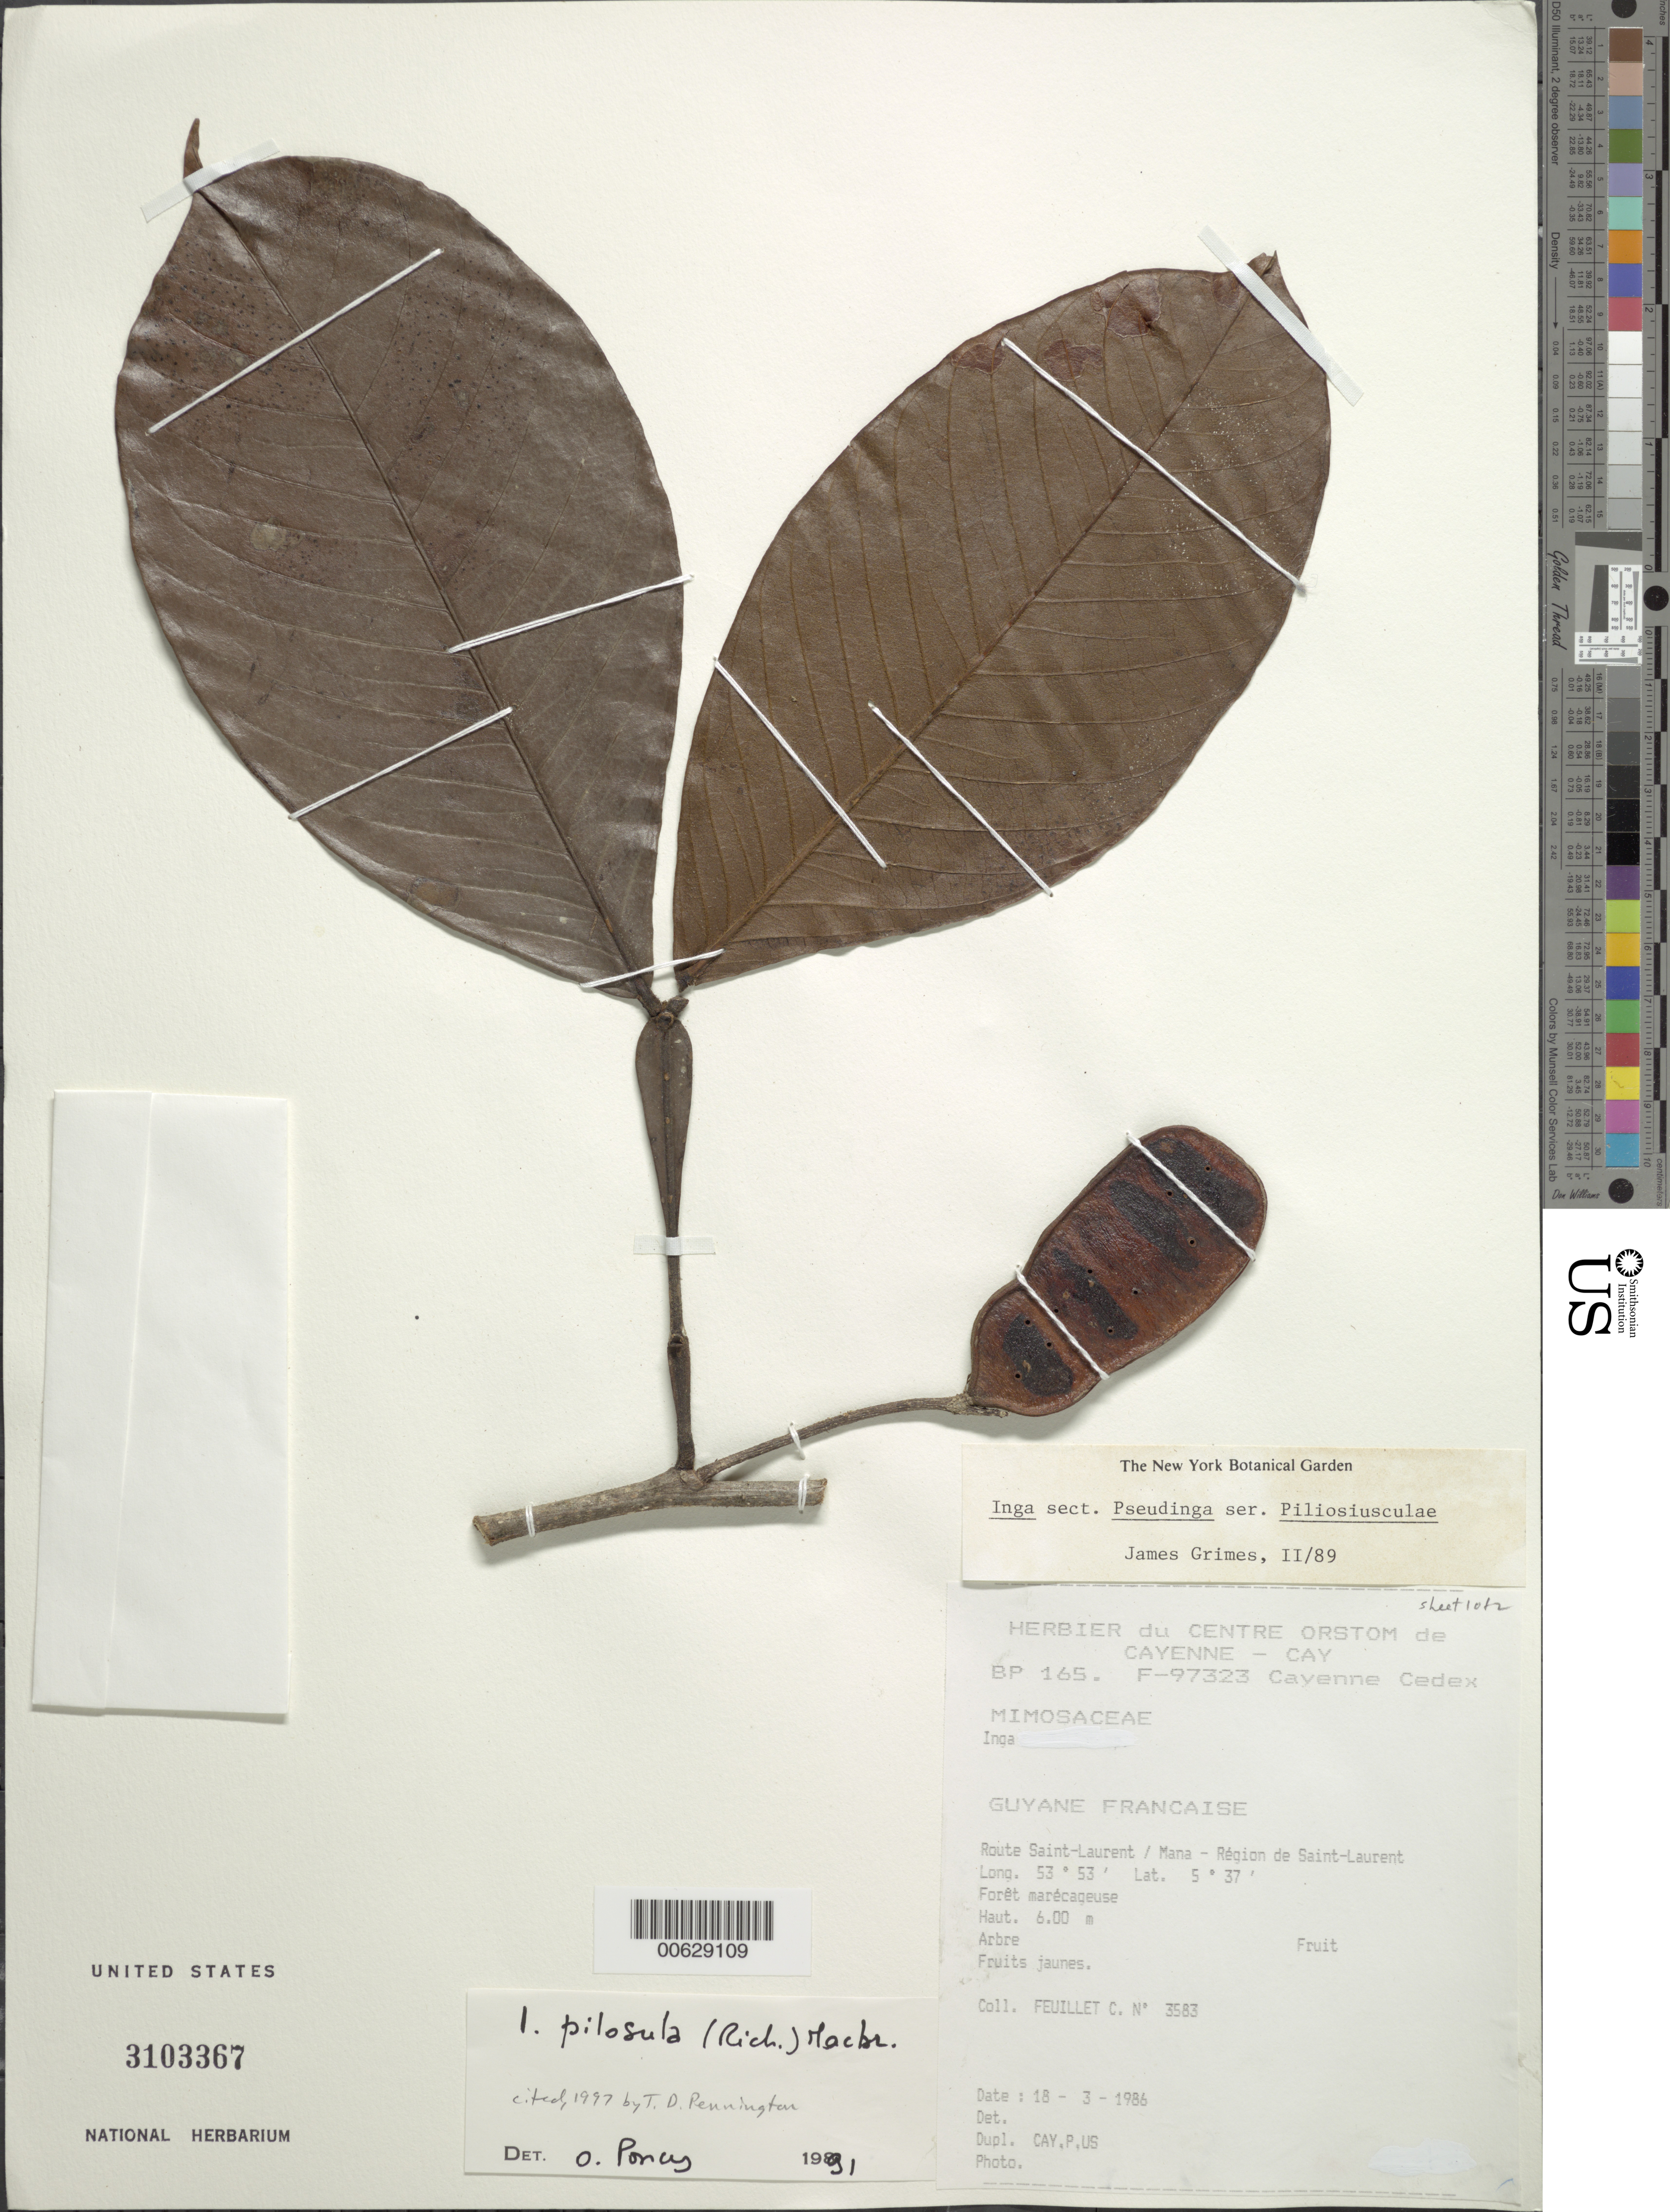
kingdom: Plantae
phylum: Tracheophyta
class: Magnoliopsida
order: Fabales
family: Fabaceae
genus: Inga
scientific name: Inga pilosula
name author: (Rich.) J.F. Macbr.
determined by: Poncy, O.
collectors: C. Feuillet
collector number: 3583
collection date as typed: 18-Mar-86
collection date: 1986-03-18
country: French Guiana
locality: Saint Laurent/Mana Route, region de Saint Laurent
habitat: Foret marecageuse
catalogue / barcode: US 3103367